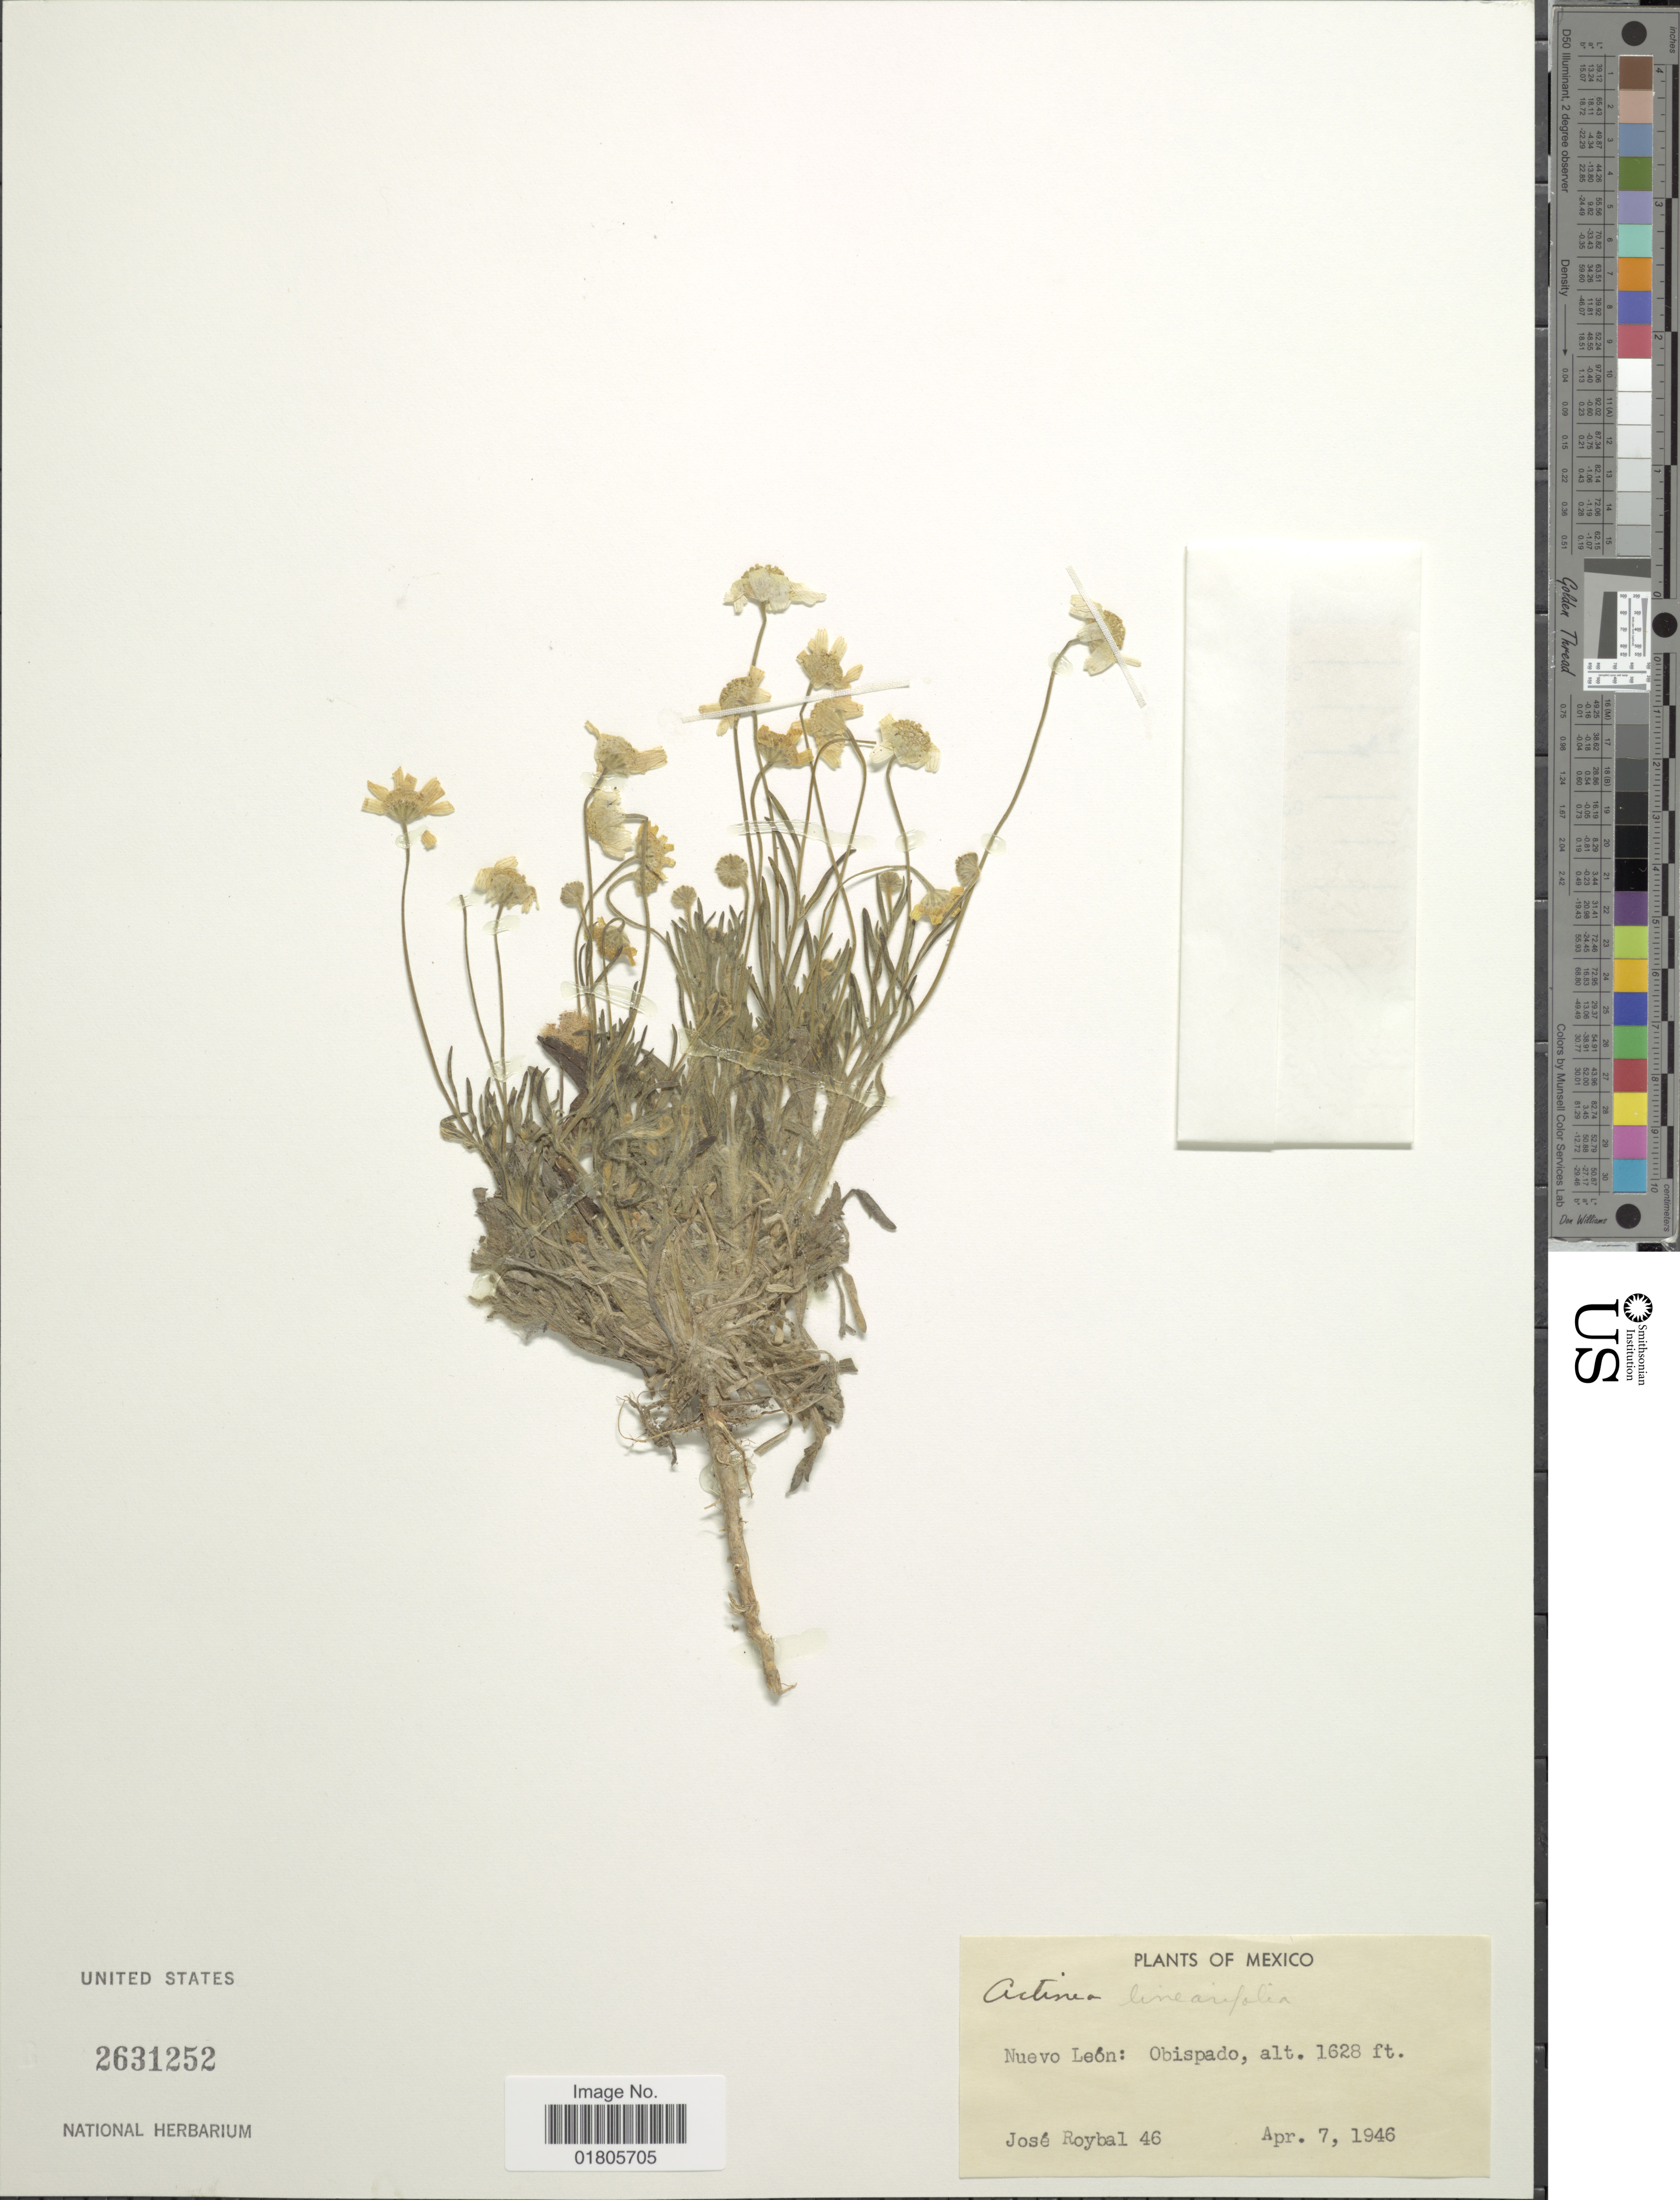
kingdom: Plantae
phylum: Tracheophyta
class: Magnoliopsida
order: Asterales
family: Asteraceae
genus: Actinea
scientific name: Actinea linearifolia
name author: (Hook.) Kuntze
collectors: J. J. Roybal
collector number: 46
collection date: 1946-04-07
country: Mexico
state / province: Nuevo León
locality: Obispado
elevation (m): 496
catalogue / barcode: US 2631252